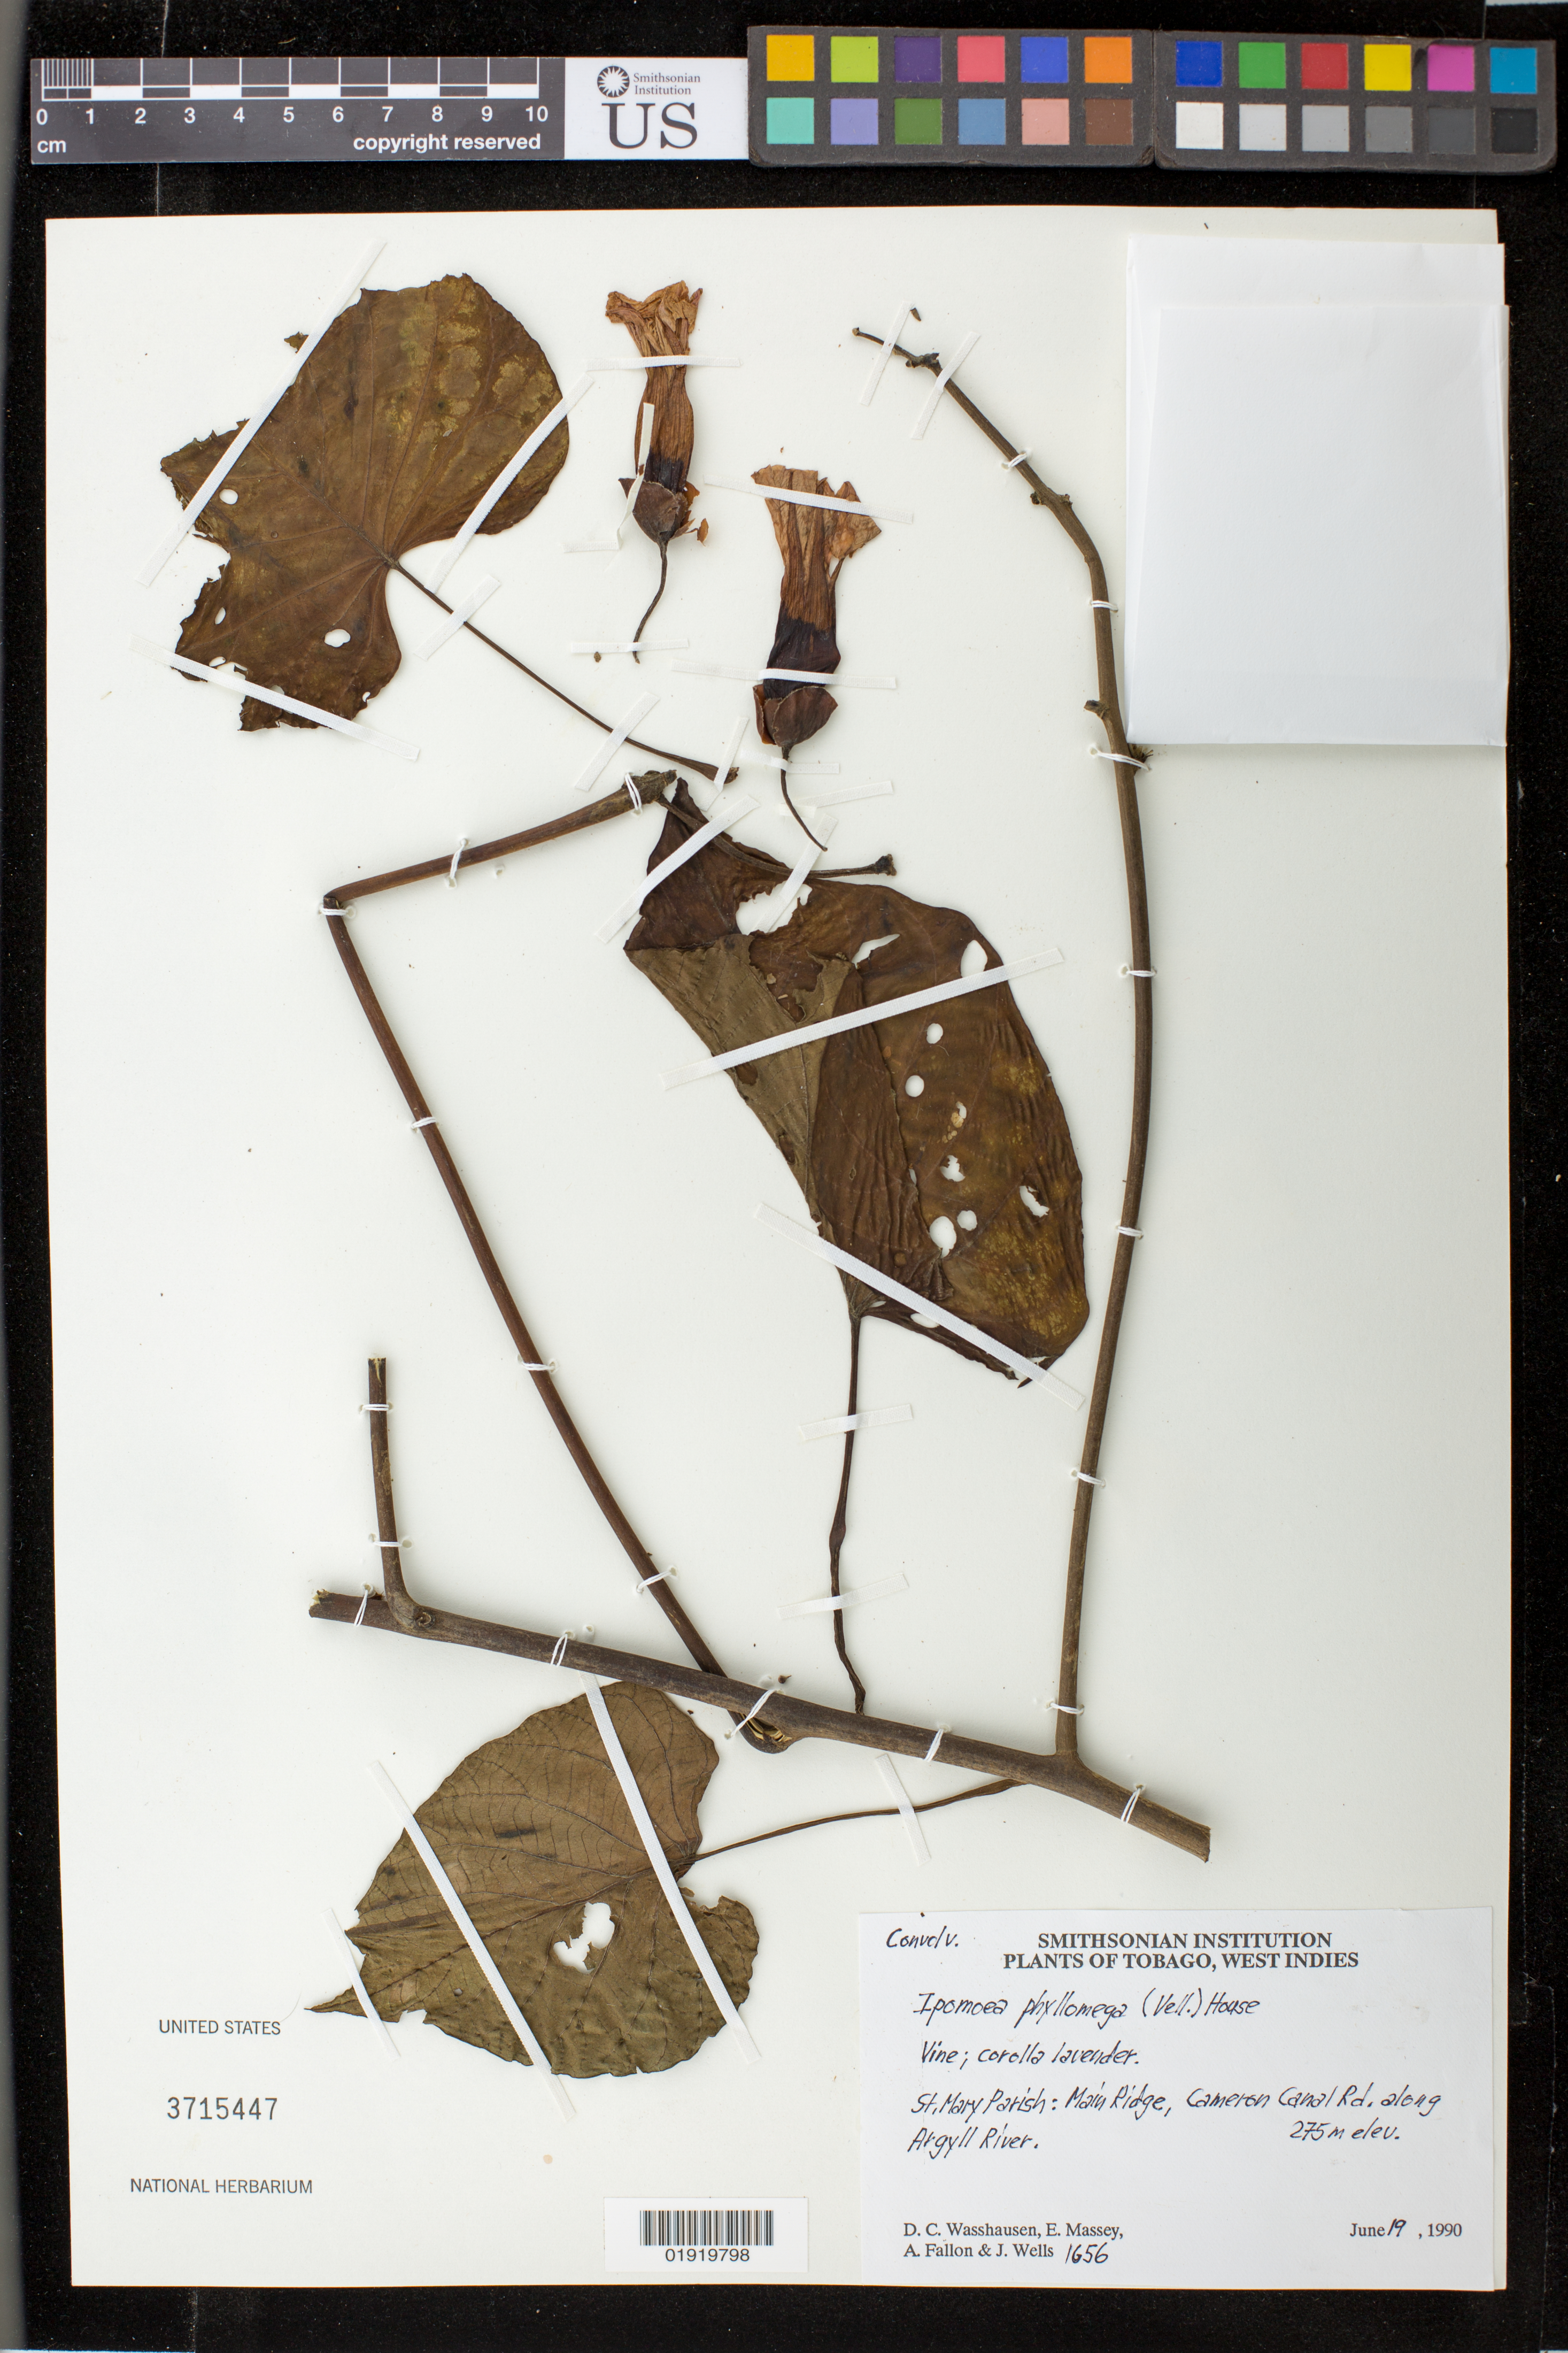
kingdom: Plantae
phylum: Tracheophyta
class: Magnoliopsida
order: Solanales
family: Convolvulaceae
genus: Ipomoea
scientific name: Ipomoea phyllomega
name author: (Vell.) House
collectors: D. C. Wasshausen, E. Massey, A. Fallon & J. Wells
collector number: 1656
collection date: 1990-06-19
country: Trinidad and Tobago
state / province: Tobago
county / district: St. Mary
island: Tobago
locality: St. Mary Parish: Main Ridge, Cameron Canal Rd. along Argyll River.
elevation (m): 275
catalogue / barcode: US 3715447